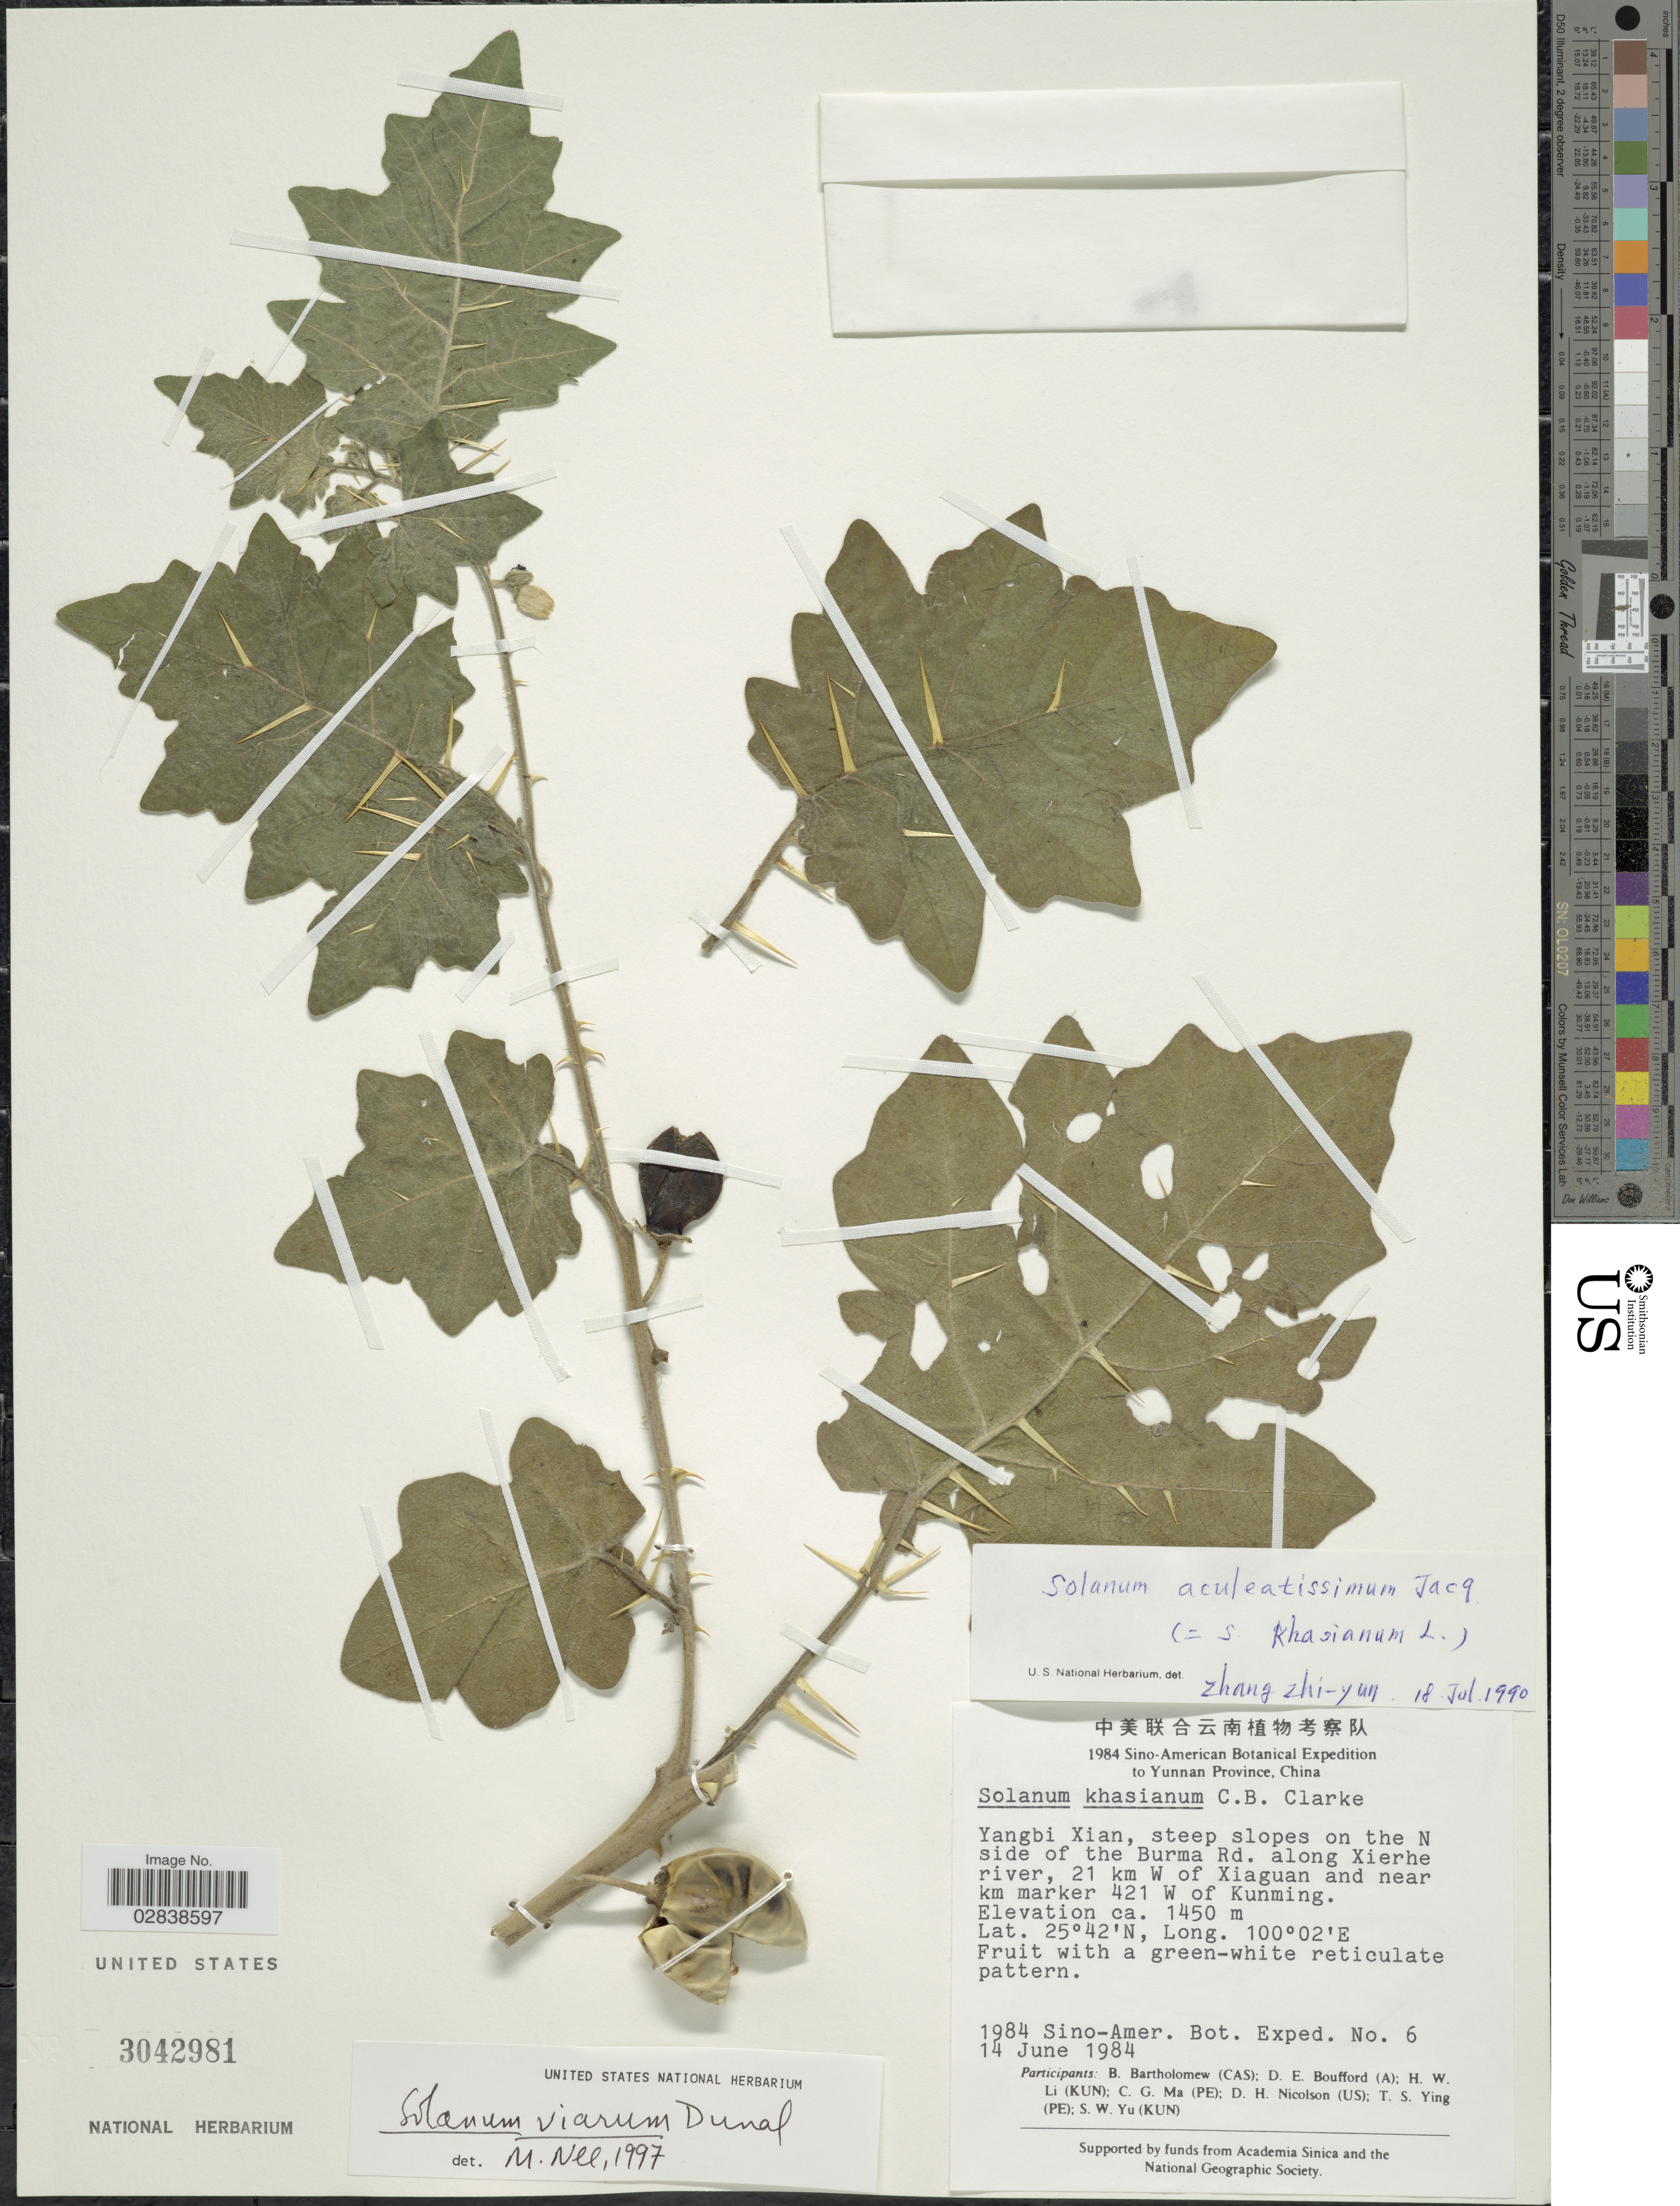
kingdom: Plantae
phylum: Tracheophyta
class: Magnoliopsida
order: Solanales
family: Solanaceae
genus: Solanum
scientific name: Solanum viarum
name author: Dunal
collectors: Sino-Amer. Bot. Exped. 1984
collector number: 6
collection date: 1984-06-14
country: China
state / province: Yunnan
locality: Yunnan Province, Yangbi Xian, steep slopes on the N side of the Burma Rd. along Xierhe river, 21 km W of Xiaguan and near km marker 421 W of Kunming.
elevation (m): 1450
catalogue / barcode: US 3042981